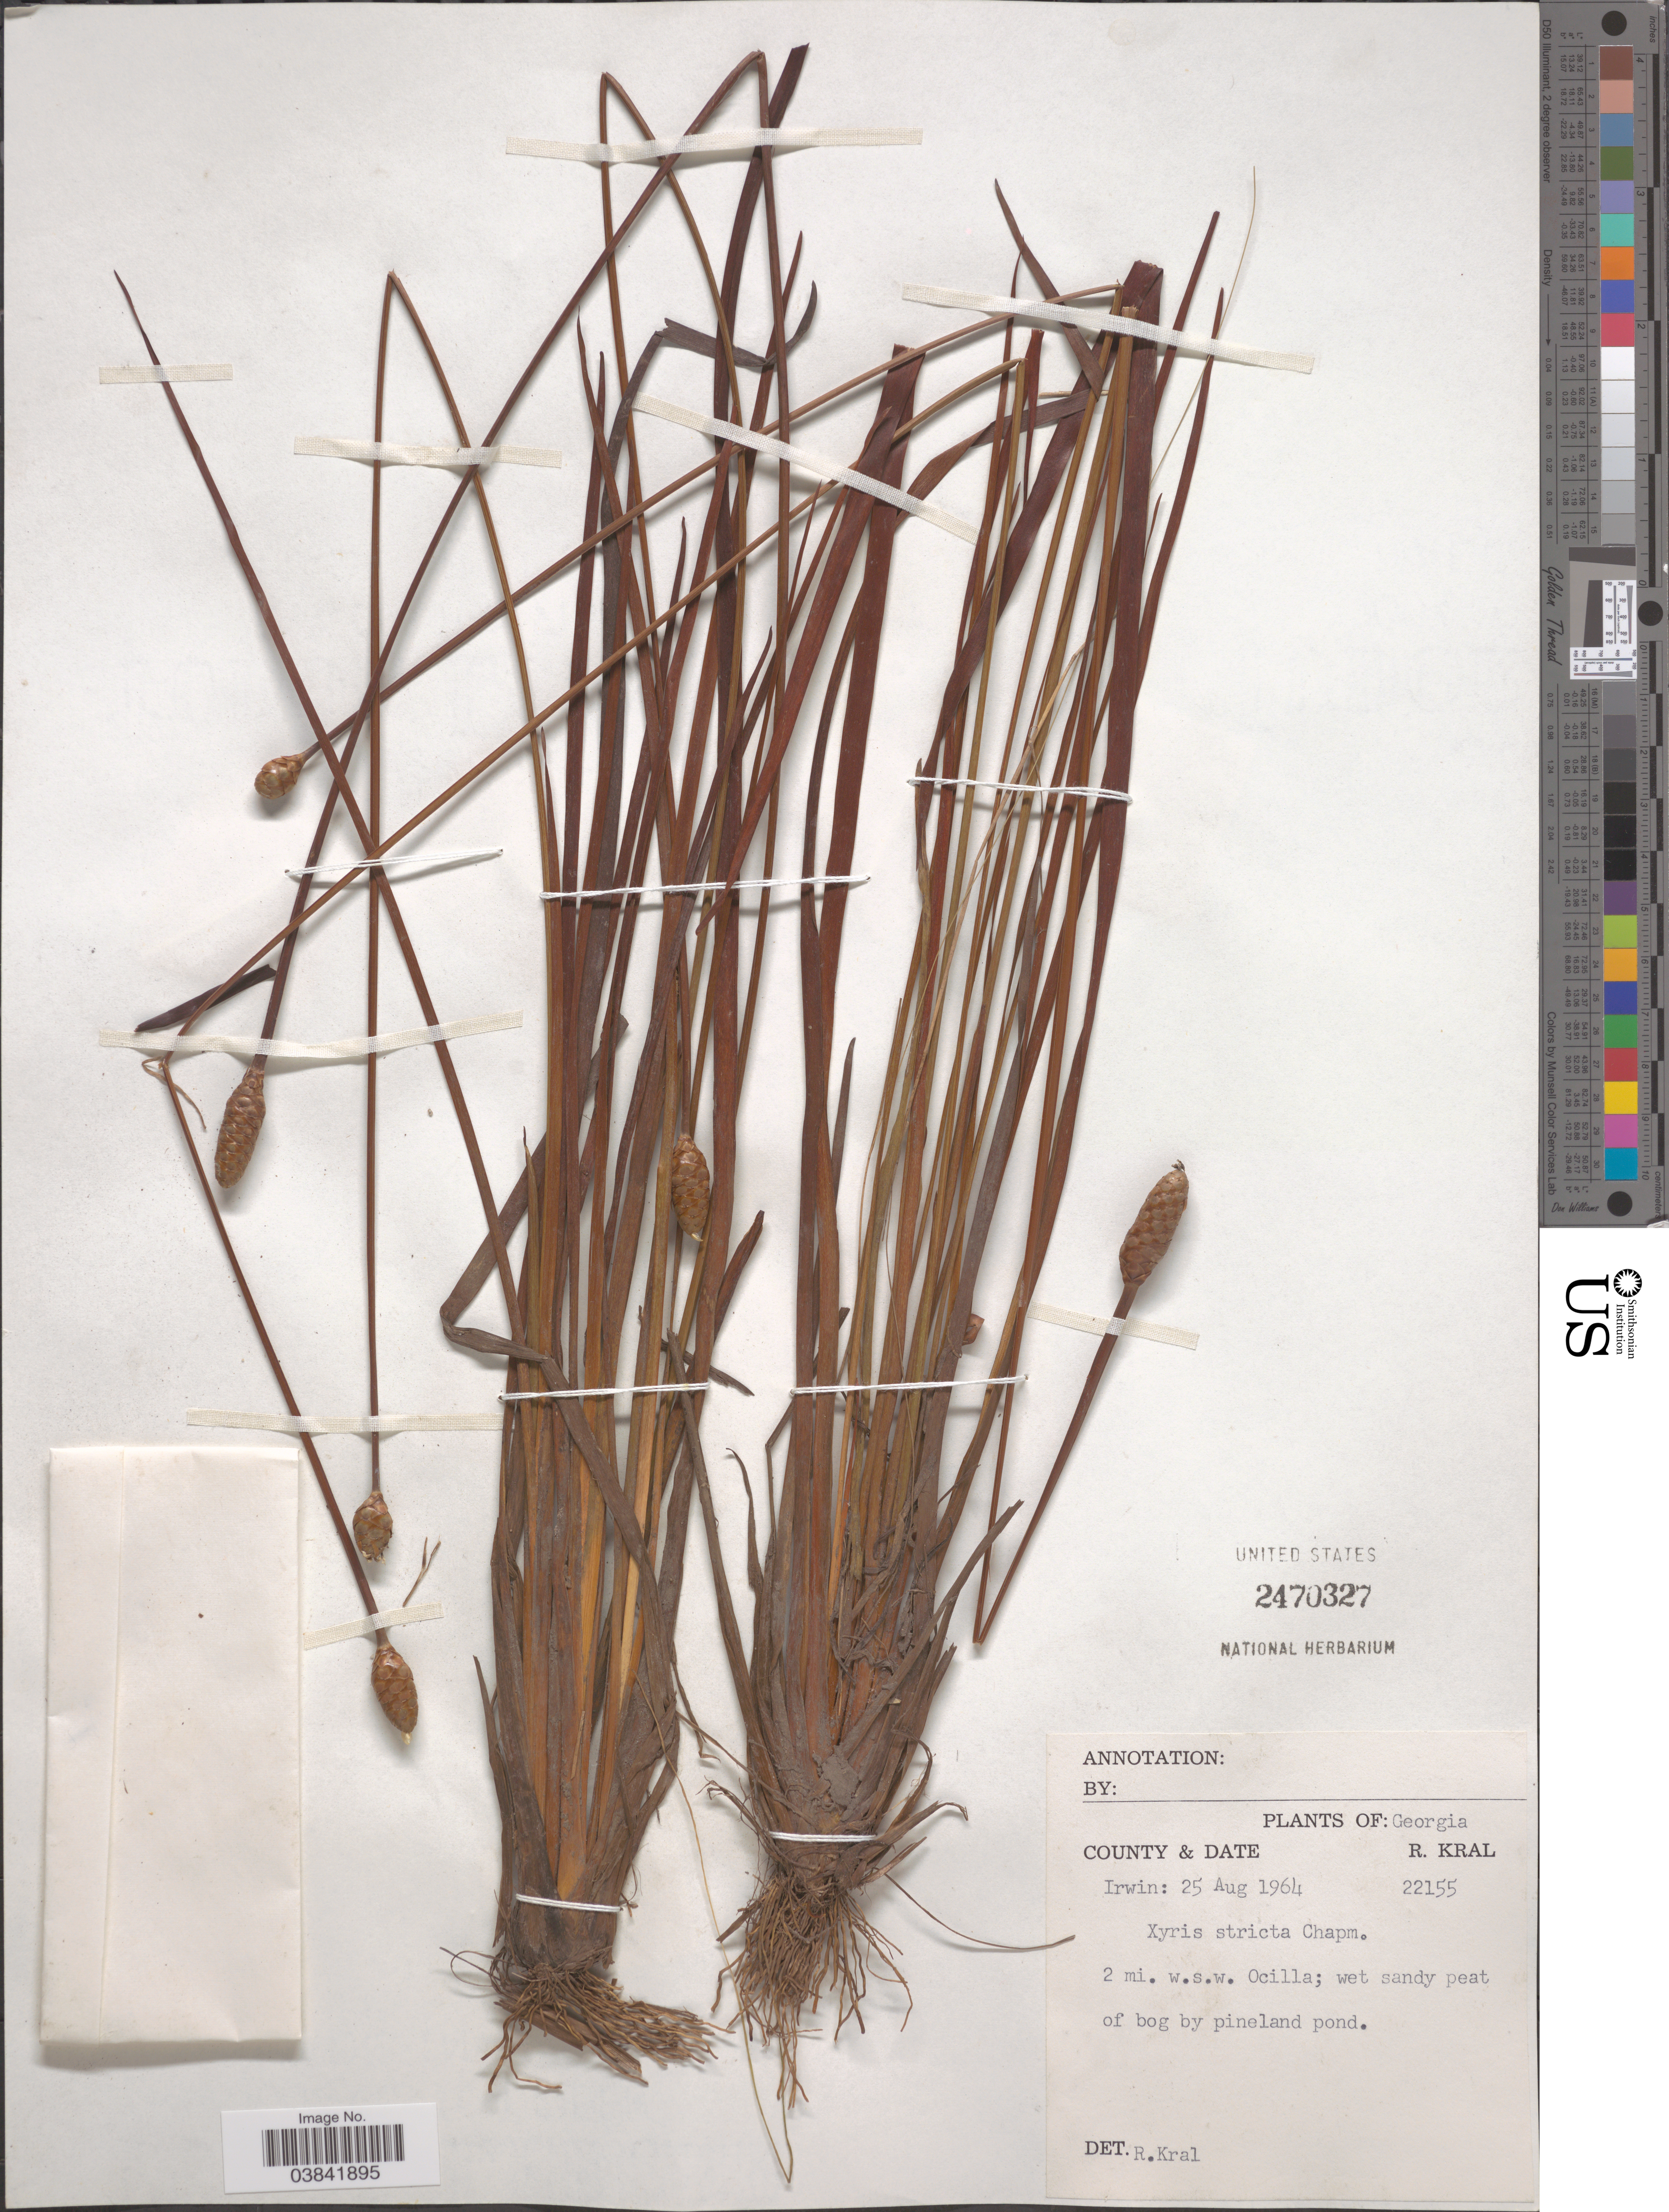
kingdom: Plantae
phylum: Tracheophyta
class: Liliopsida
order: Poales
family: Xyridaceae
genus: Xyris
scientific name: Xyris stricta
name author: Chapm.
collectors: R. Kral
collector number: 22155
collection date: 1964-08-25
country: United States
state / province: Georgia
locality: County Irwin: 2 mi. w.s.w. Ocilla.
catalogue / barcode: US 2470327